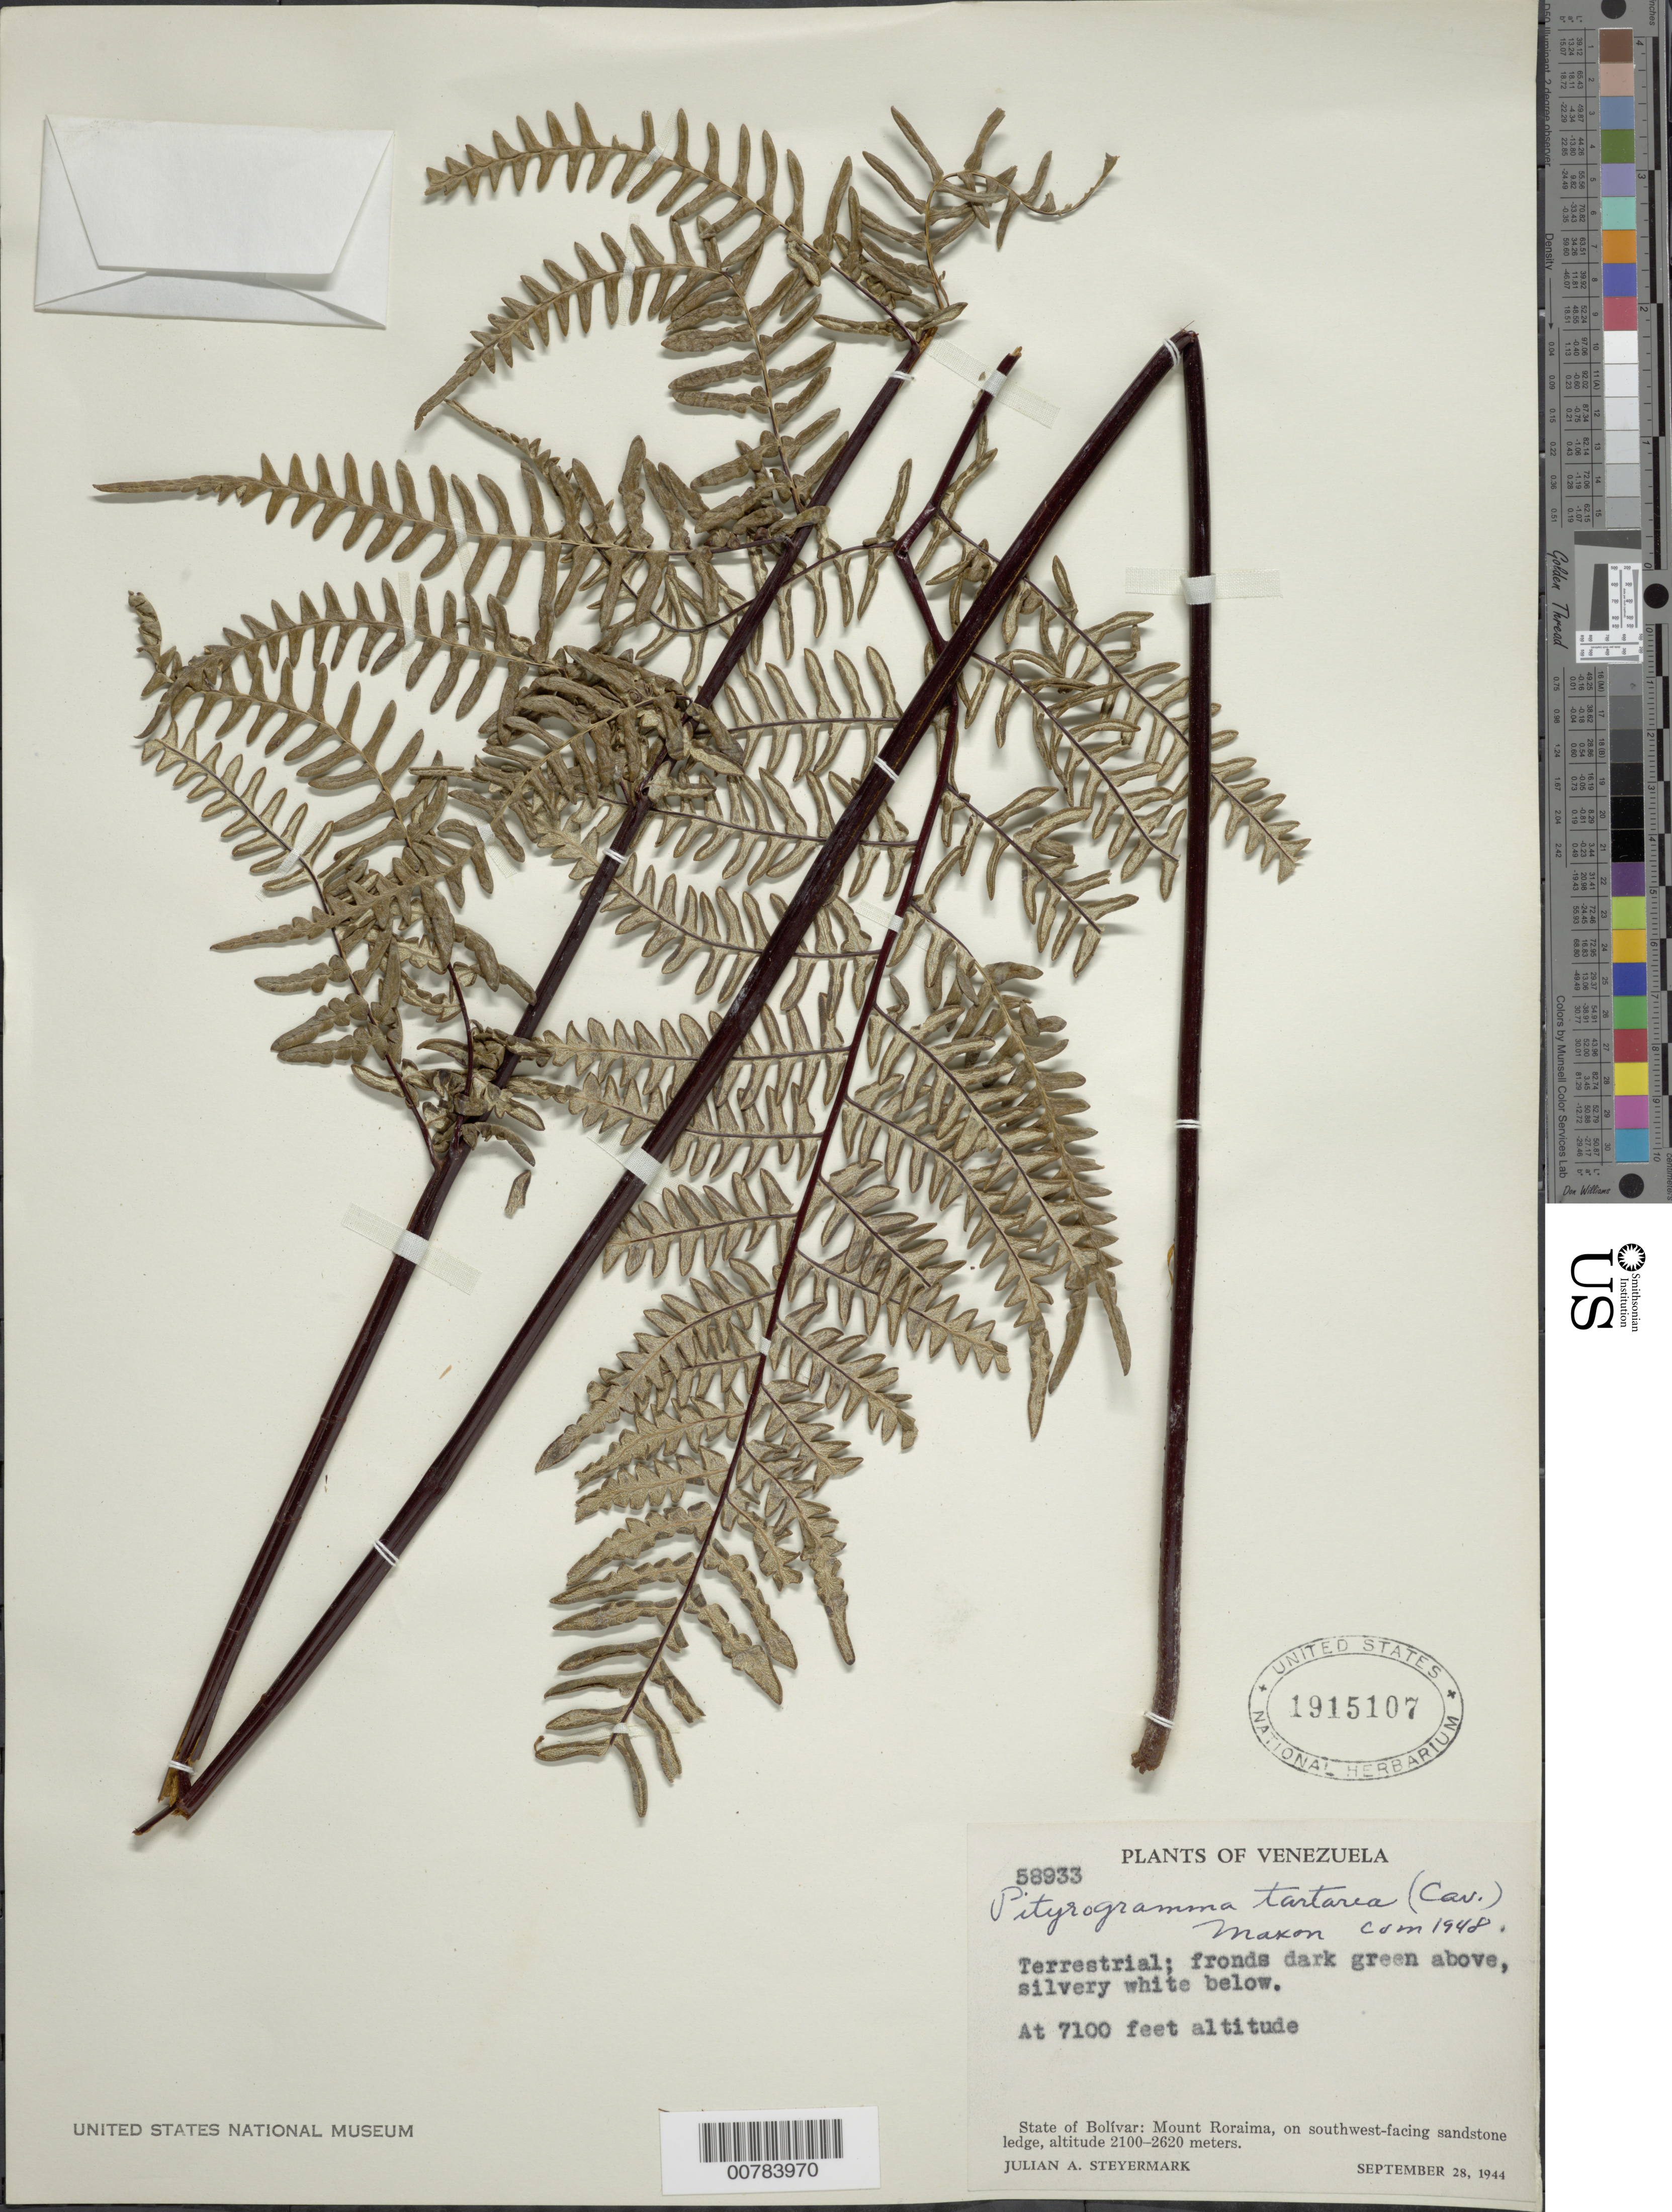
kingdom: Plantae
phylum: Tracheophyta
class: Polypodiopsida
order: Polypodiales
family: Pteridaceae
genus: Pityrogramma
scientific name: Pityrogramma tartarea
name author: (Cav.) Maxon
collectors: J. Steyermark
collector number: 58933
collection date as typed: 28-Sep-44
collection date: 1944-09-28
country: Venezuela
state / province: Bolívar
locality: Mt. Roraima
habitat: SW-facing sandstone ledge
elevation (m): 2164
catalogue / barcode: US 1915107